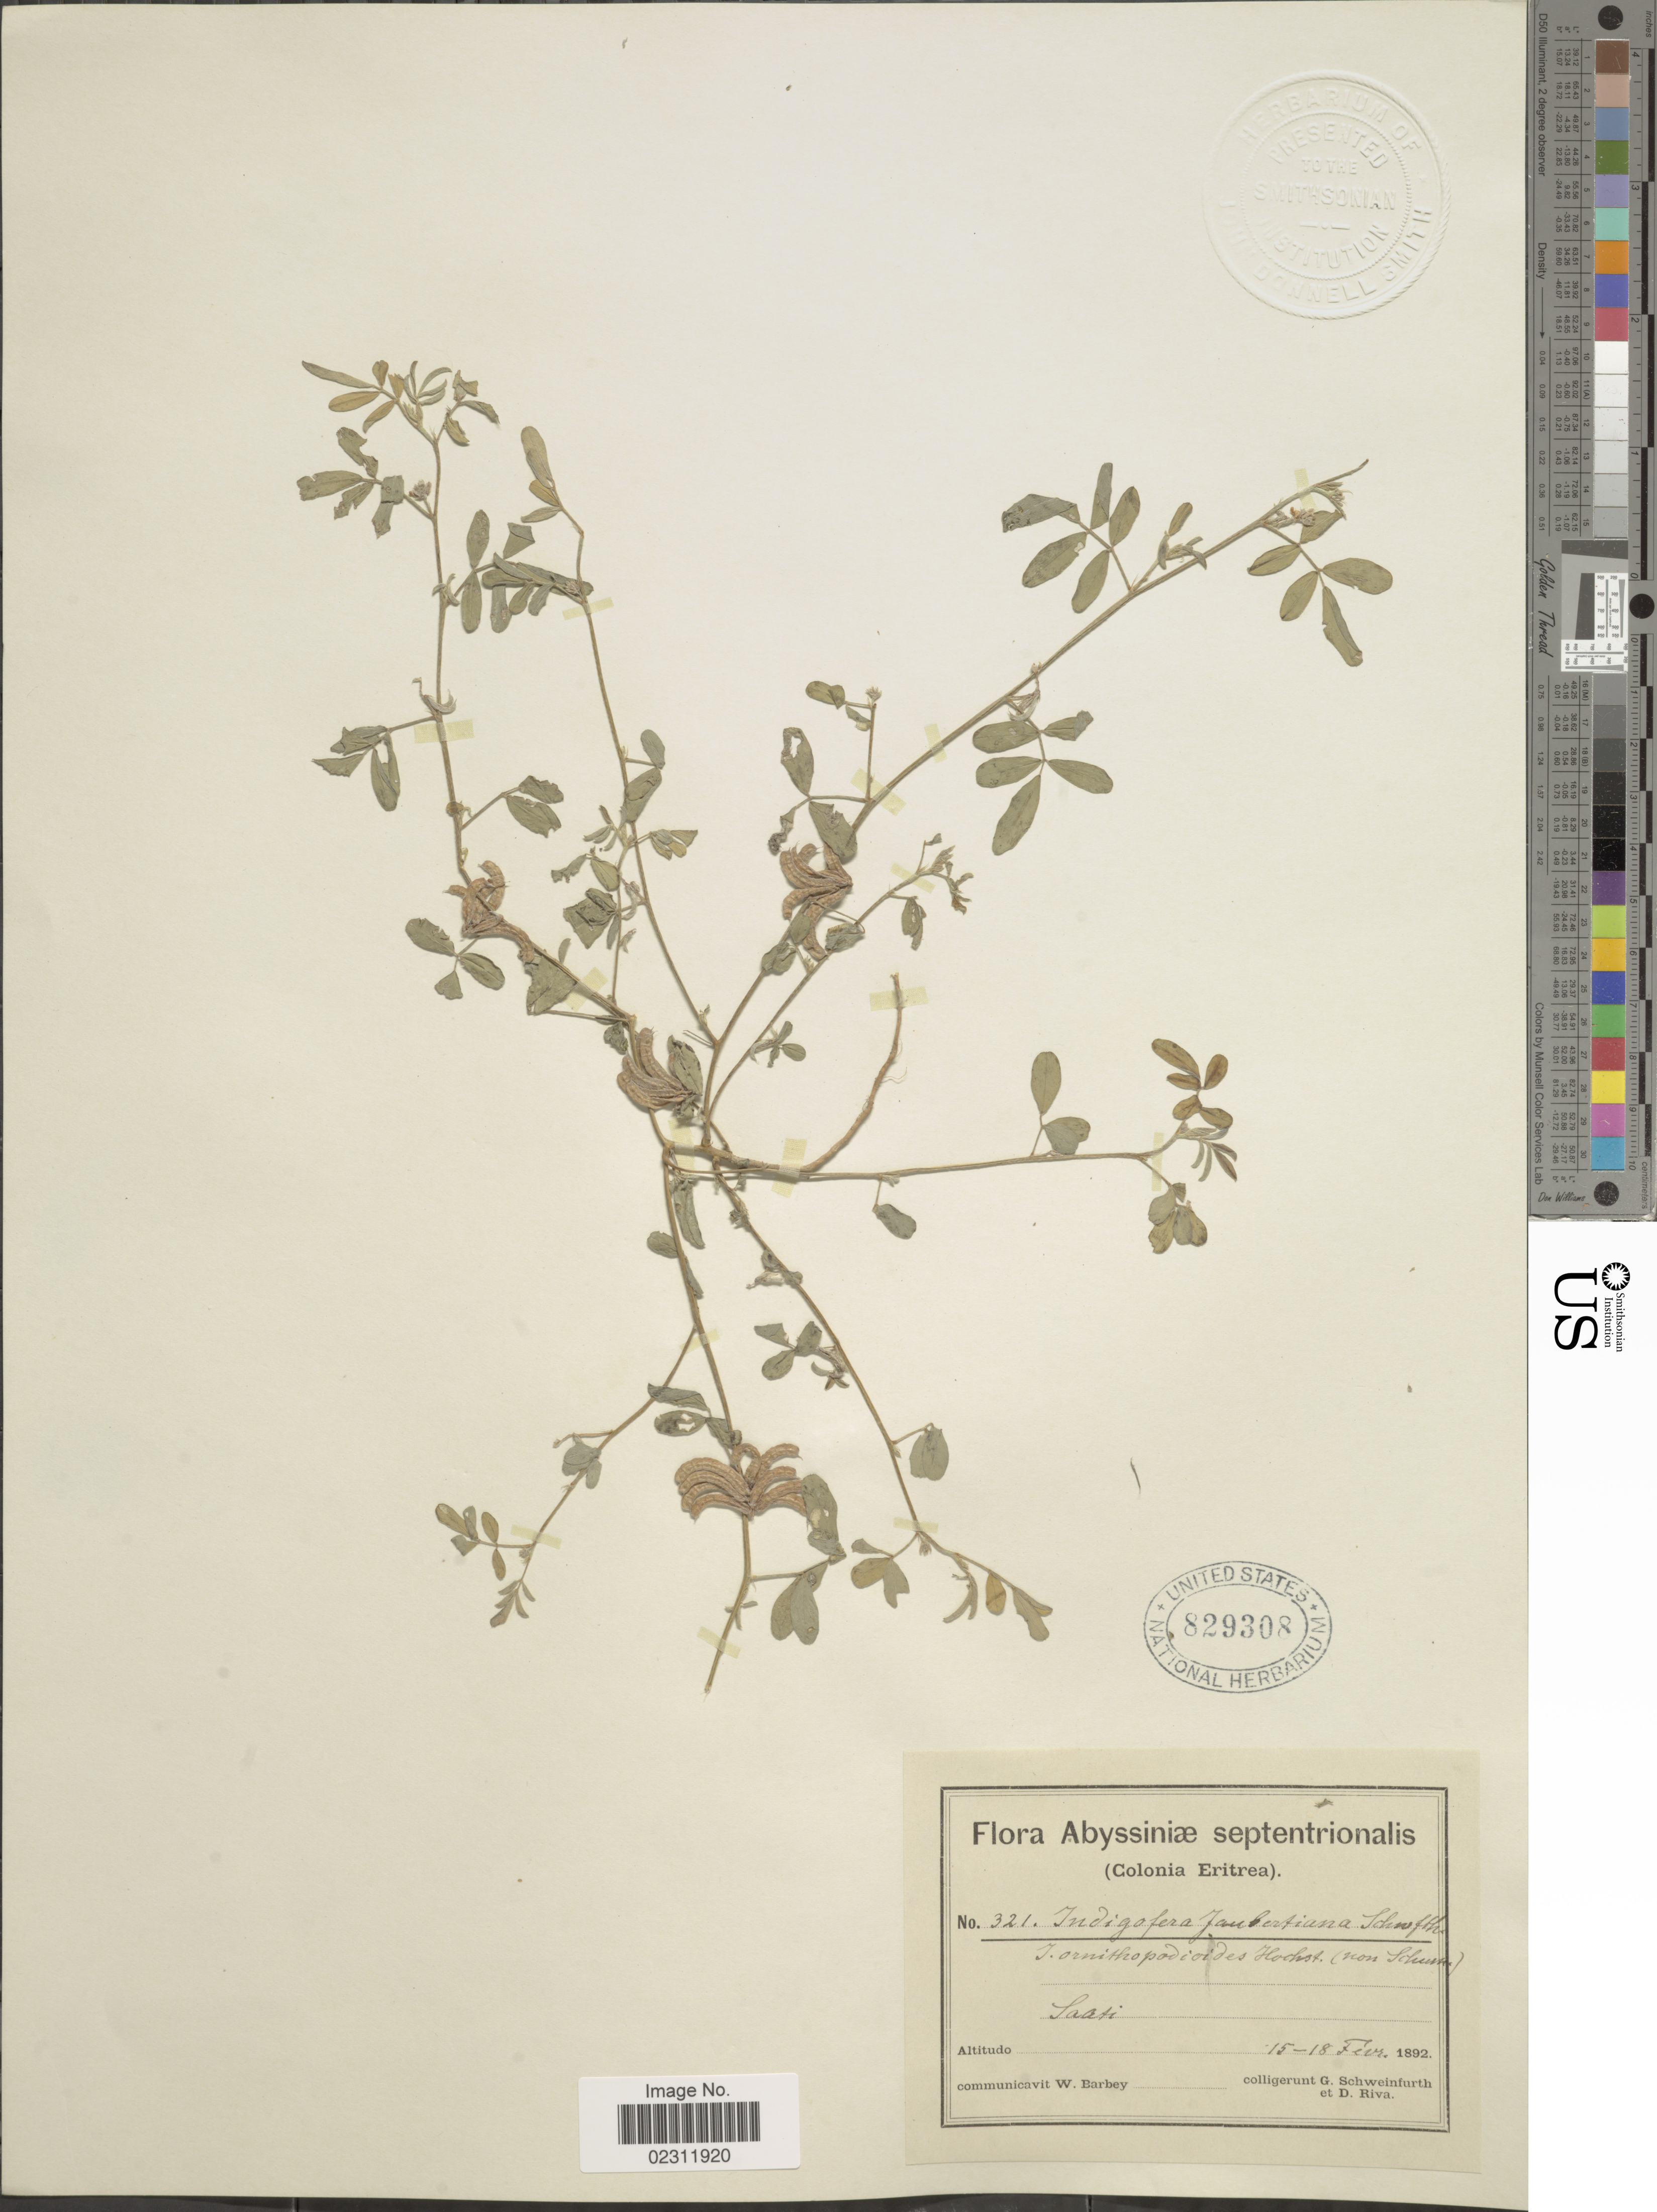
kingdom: Plantae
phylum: Tracheophyta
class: Magnoliopsida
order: Fabales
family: Fabaceae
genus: Indigofera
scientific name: Indigofera jaubertiana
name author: Schweinf.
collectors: G. A. Schweinfurth (herbarium) & D. Riva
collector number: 321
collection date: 1892-02-15/1892-02-18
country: Eritrea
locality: Abyssiniae septentrionalis, Saati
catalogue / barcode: US 829308